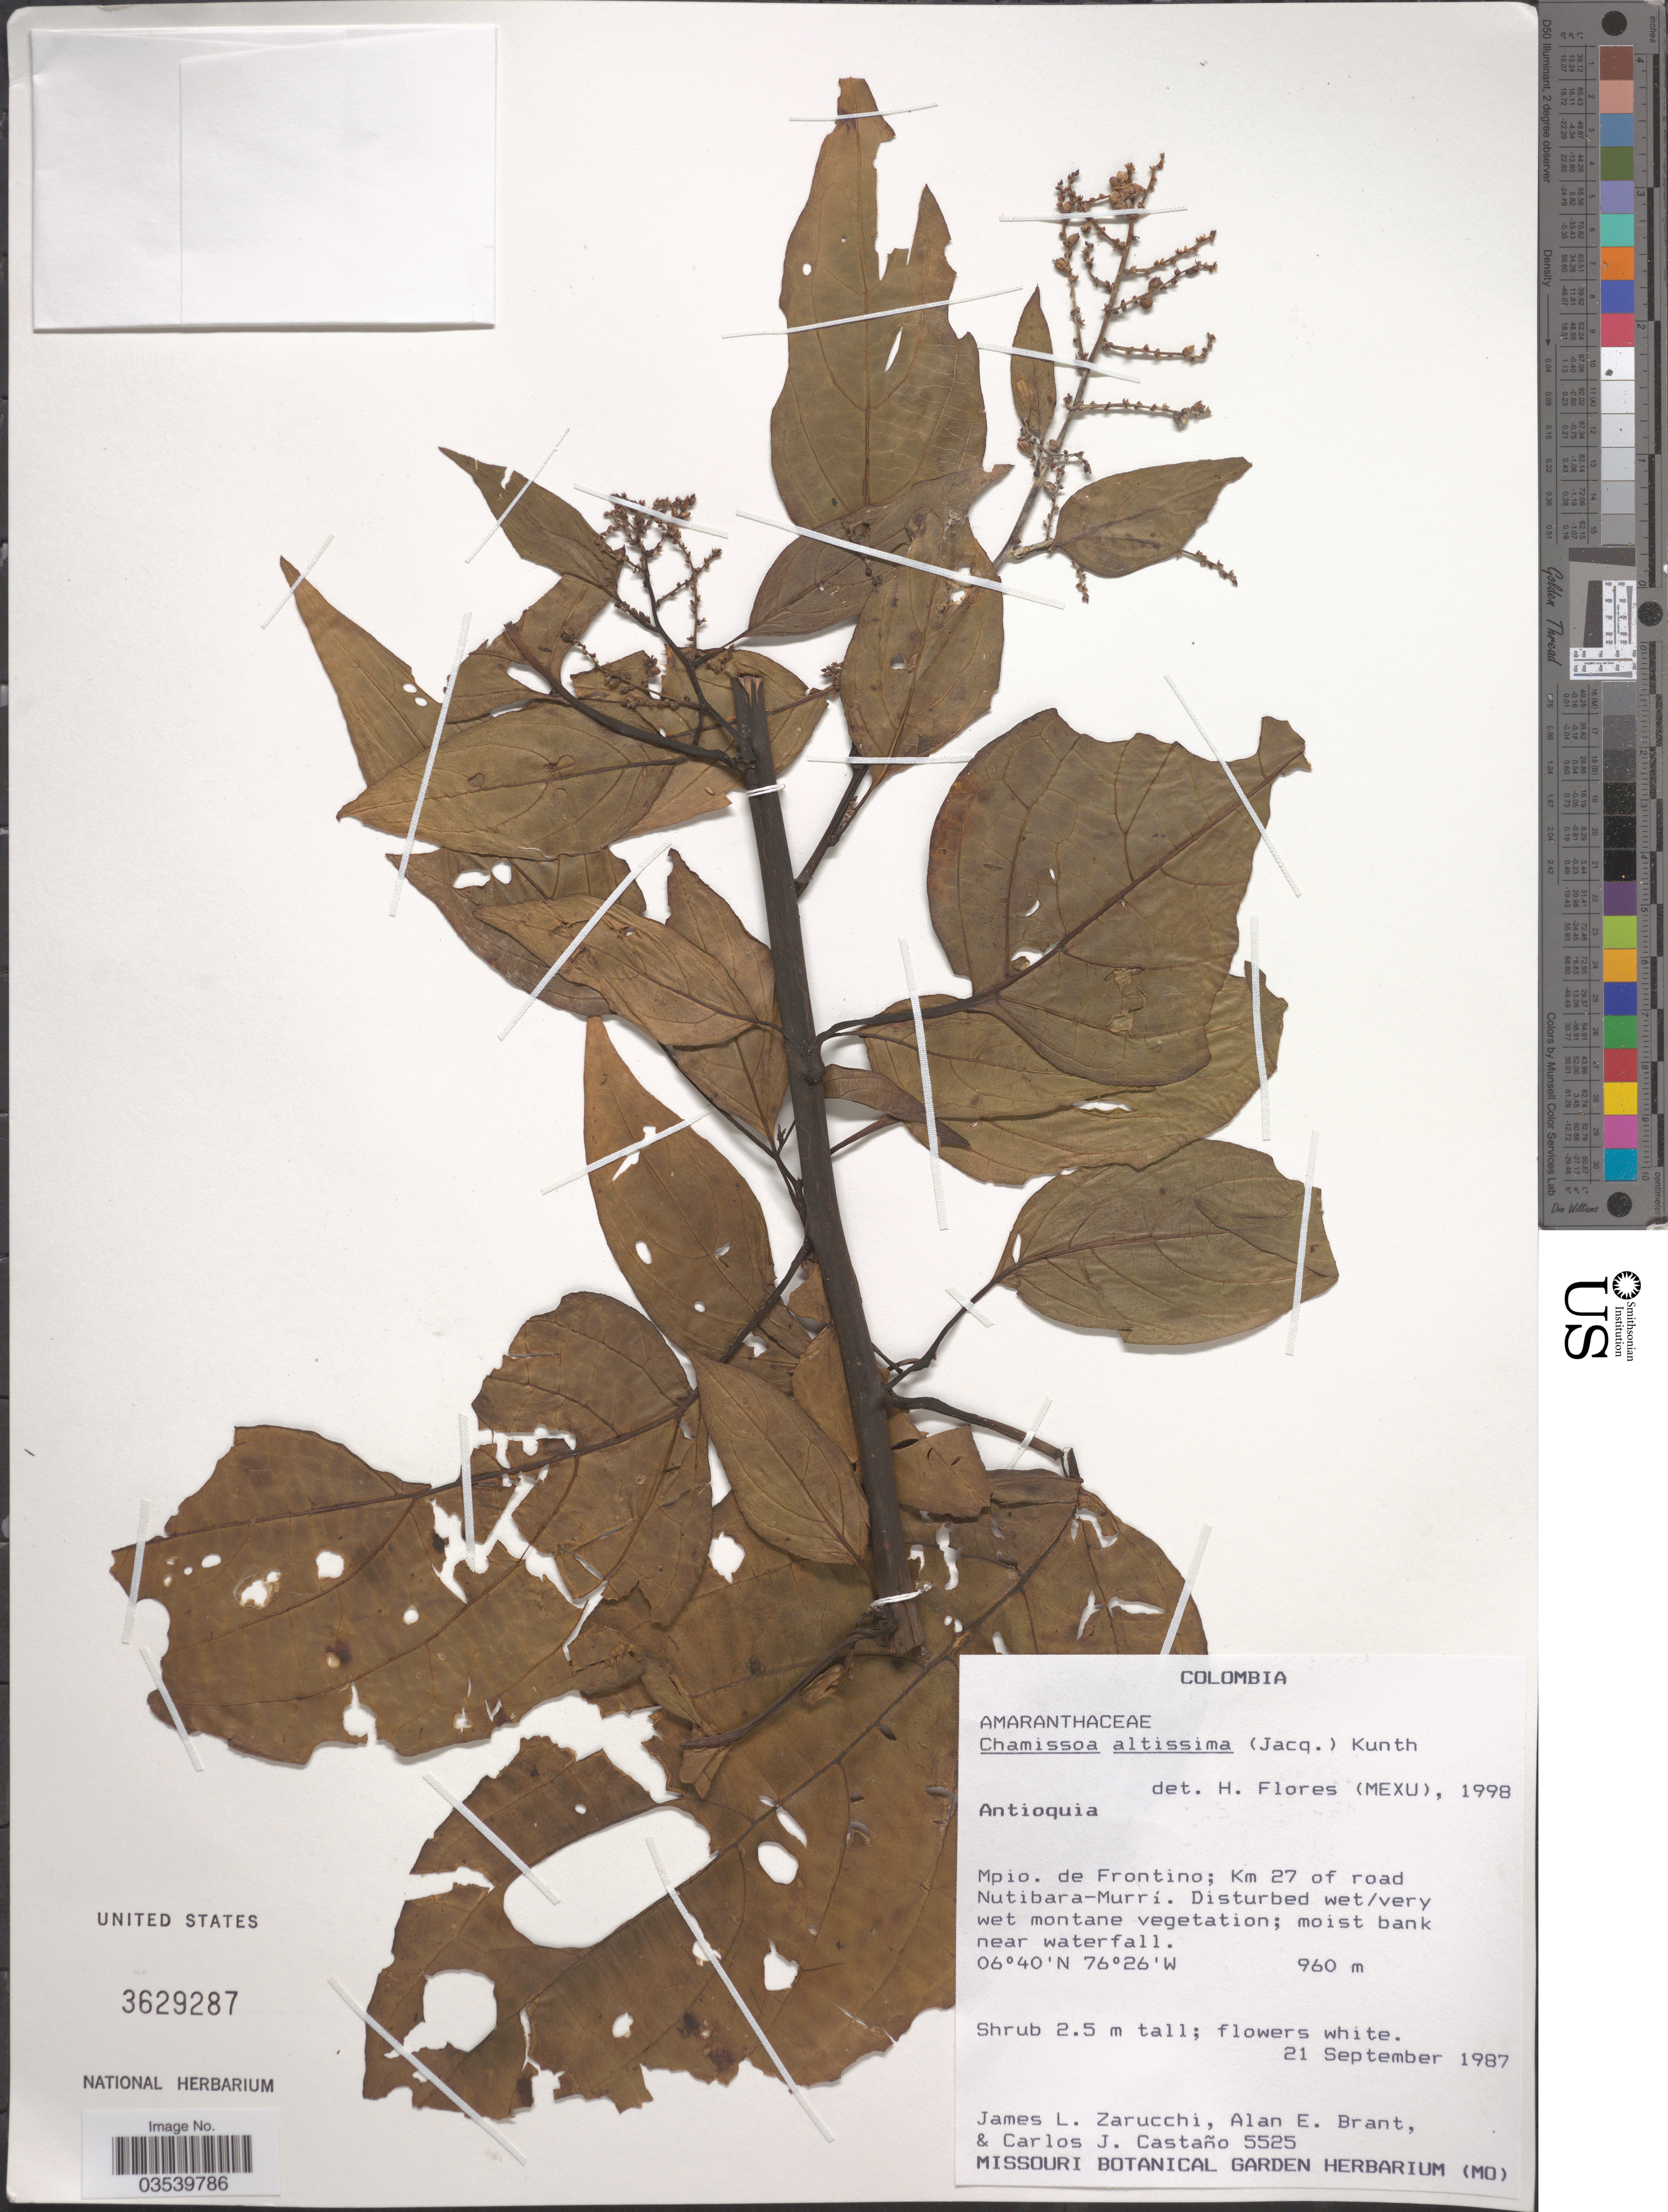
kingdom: Plantae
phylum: Tracheophyta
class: Magnoliopsida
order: Caryophyllales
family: Amaranthaceae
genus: Chamissoa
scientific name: Chamissoa altissima var. altissima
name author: (Jacq.) Kunth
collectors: J. L. Zarucchi, A. Brant & C. Castaño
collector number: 5525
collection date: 1987-09-21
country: Colombia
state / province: Antioquia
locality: Mpio. de Frontino; Km 27 of road Nutibara-Murrí.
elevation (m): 960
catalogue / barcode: US 3629287